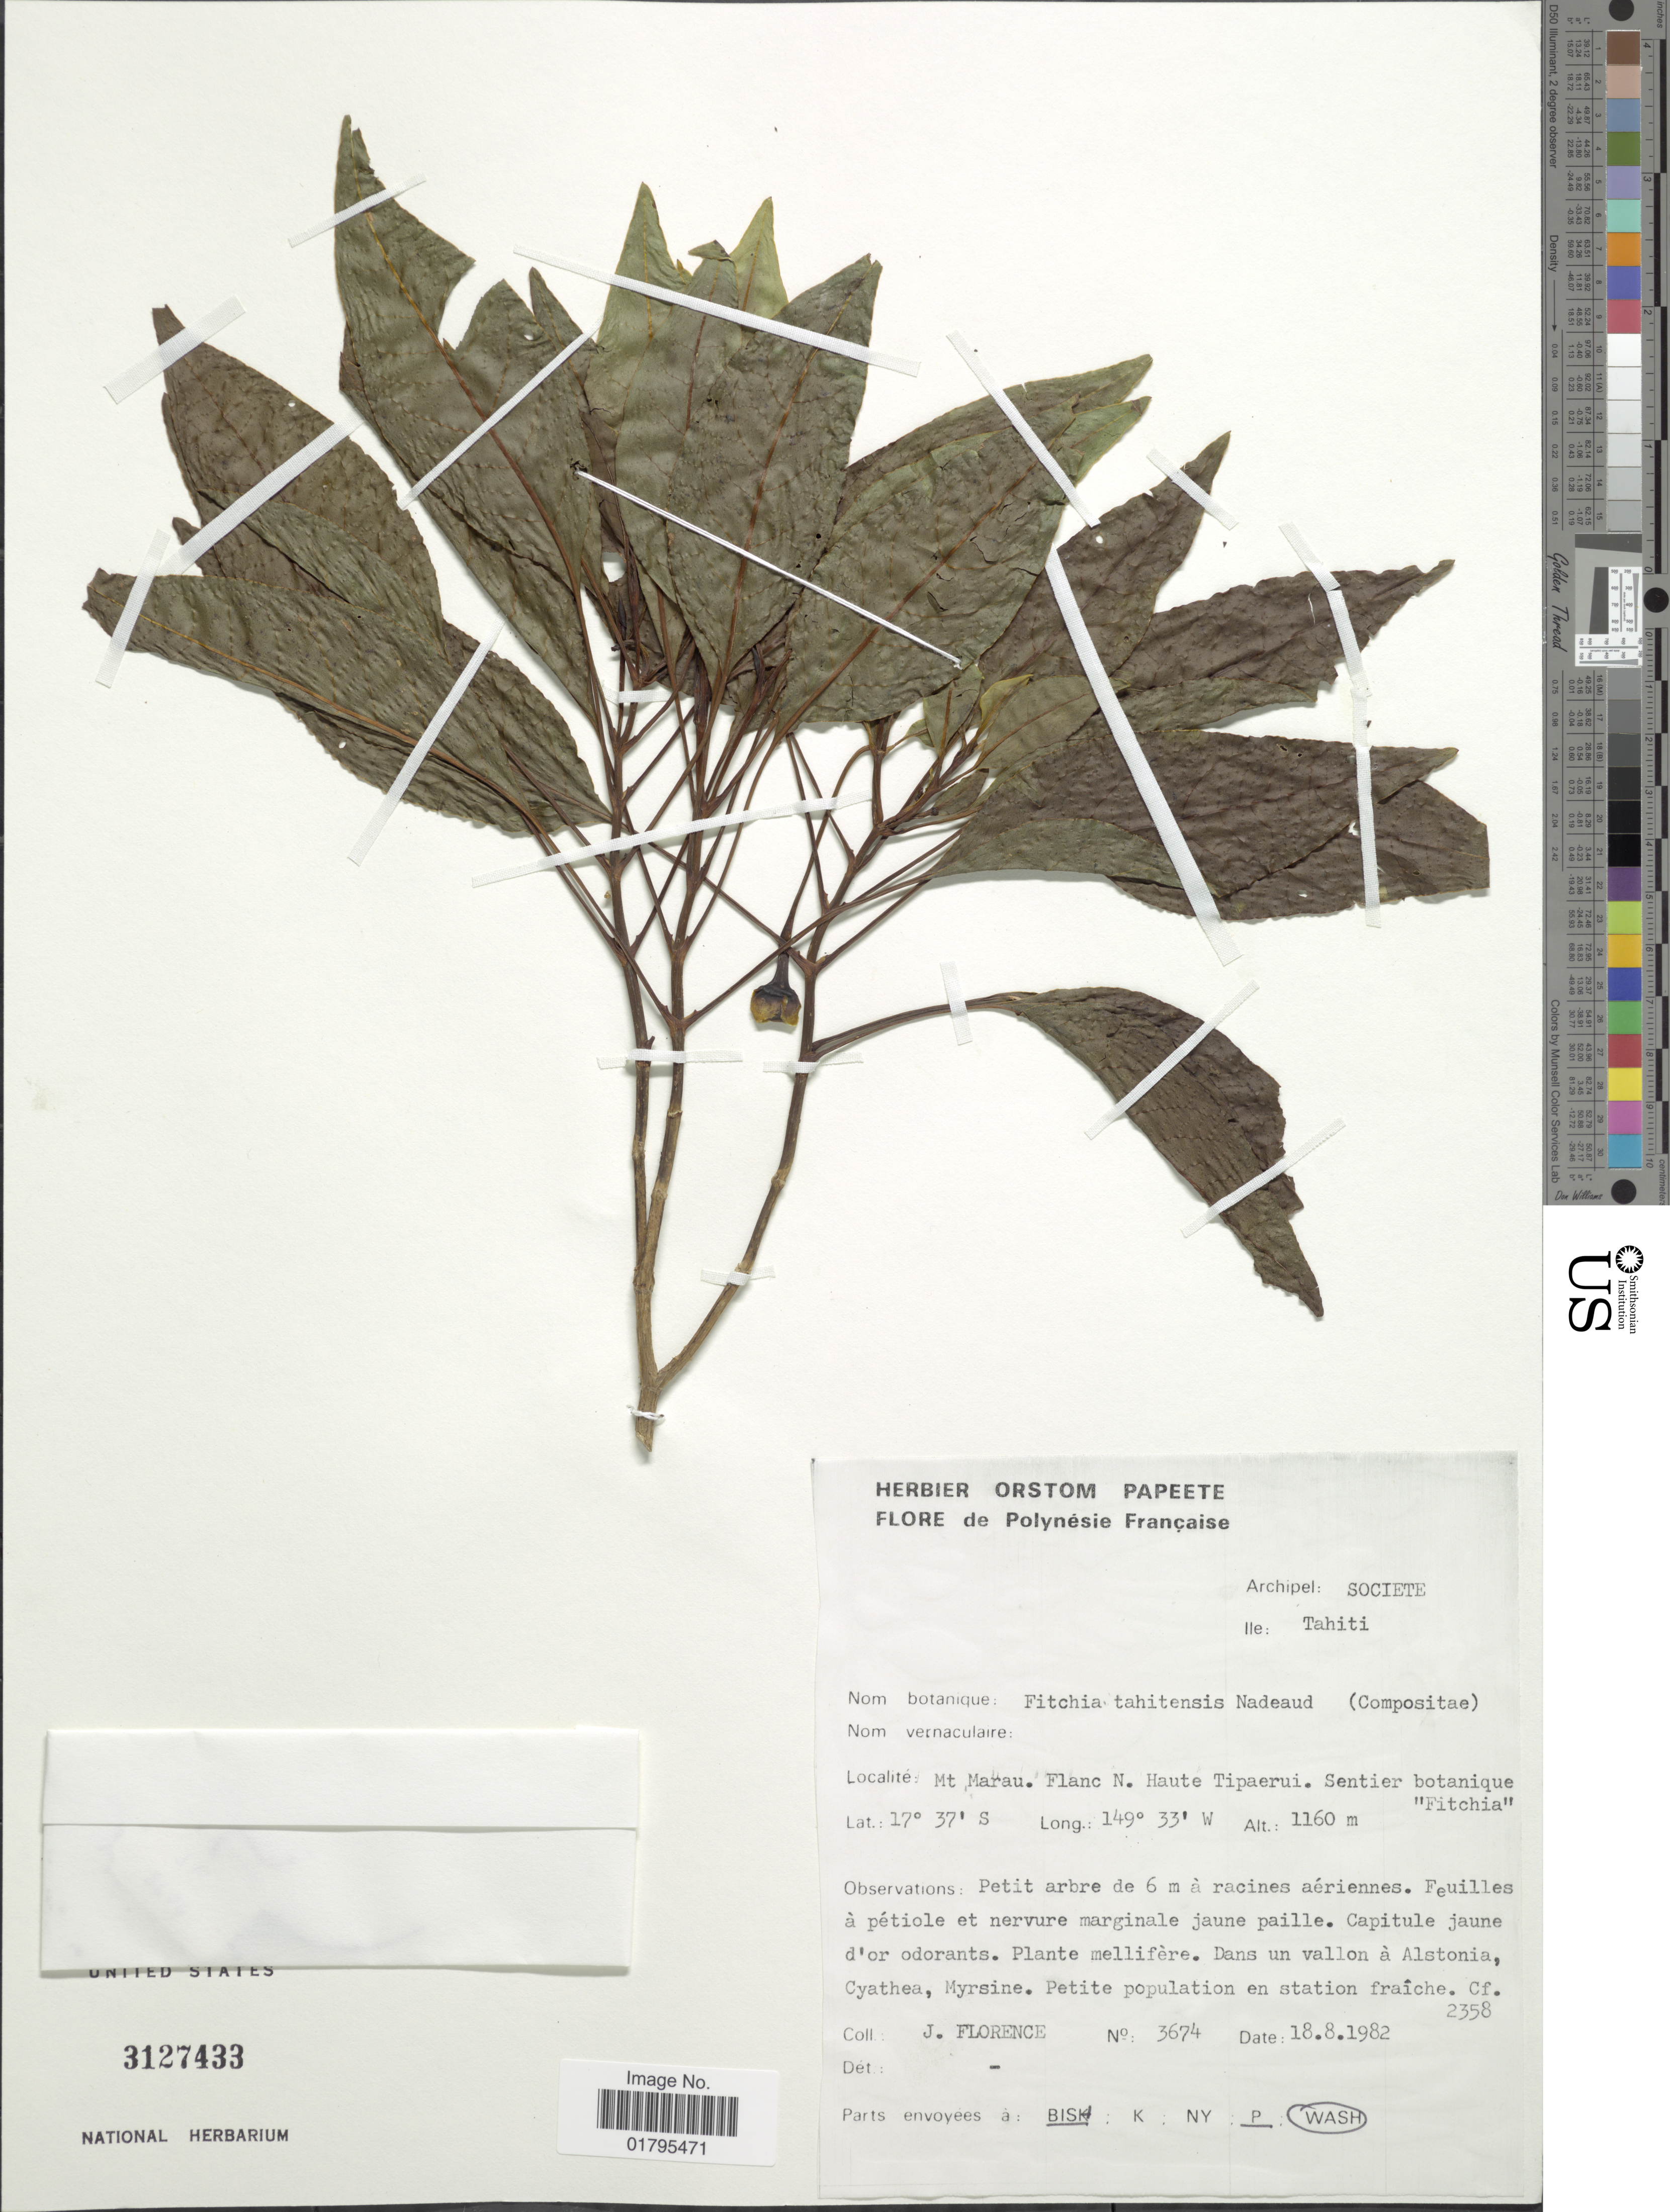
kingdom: Plantae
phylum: Tracheophyta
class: Magnoliopsida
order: Asterales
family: Asteraceae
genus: Fitchia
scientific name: Fitchia tahitensis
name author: Nadeaud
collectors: J. Florence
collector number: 3674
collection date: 1982-08-18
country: French Polynesia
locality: Archipel: Societe, Ille: Tahiti, Mt, Marau, Flanc N.. Haute Tipaerui, Sentier botanique "Fitchia"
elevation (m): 1160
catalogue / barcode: US 3127433